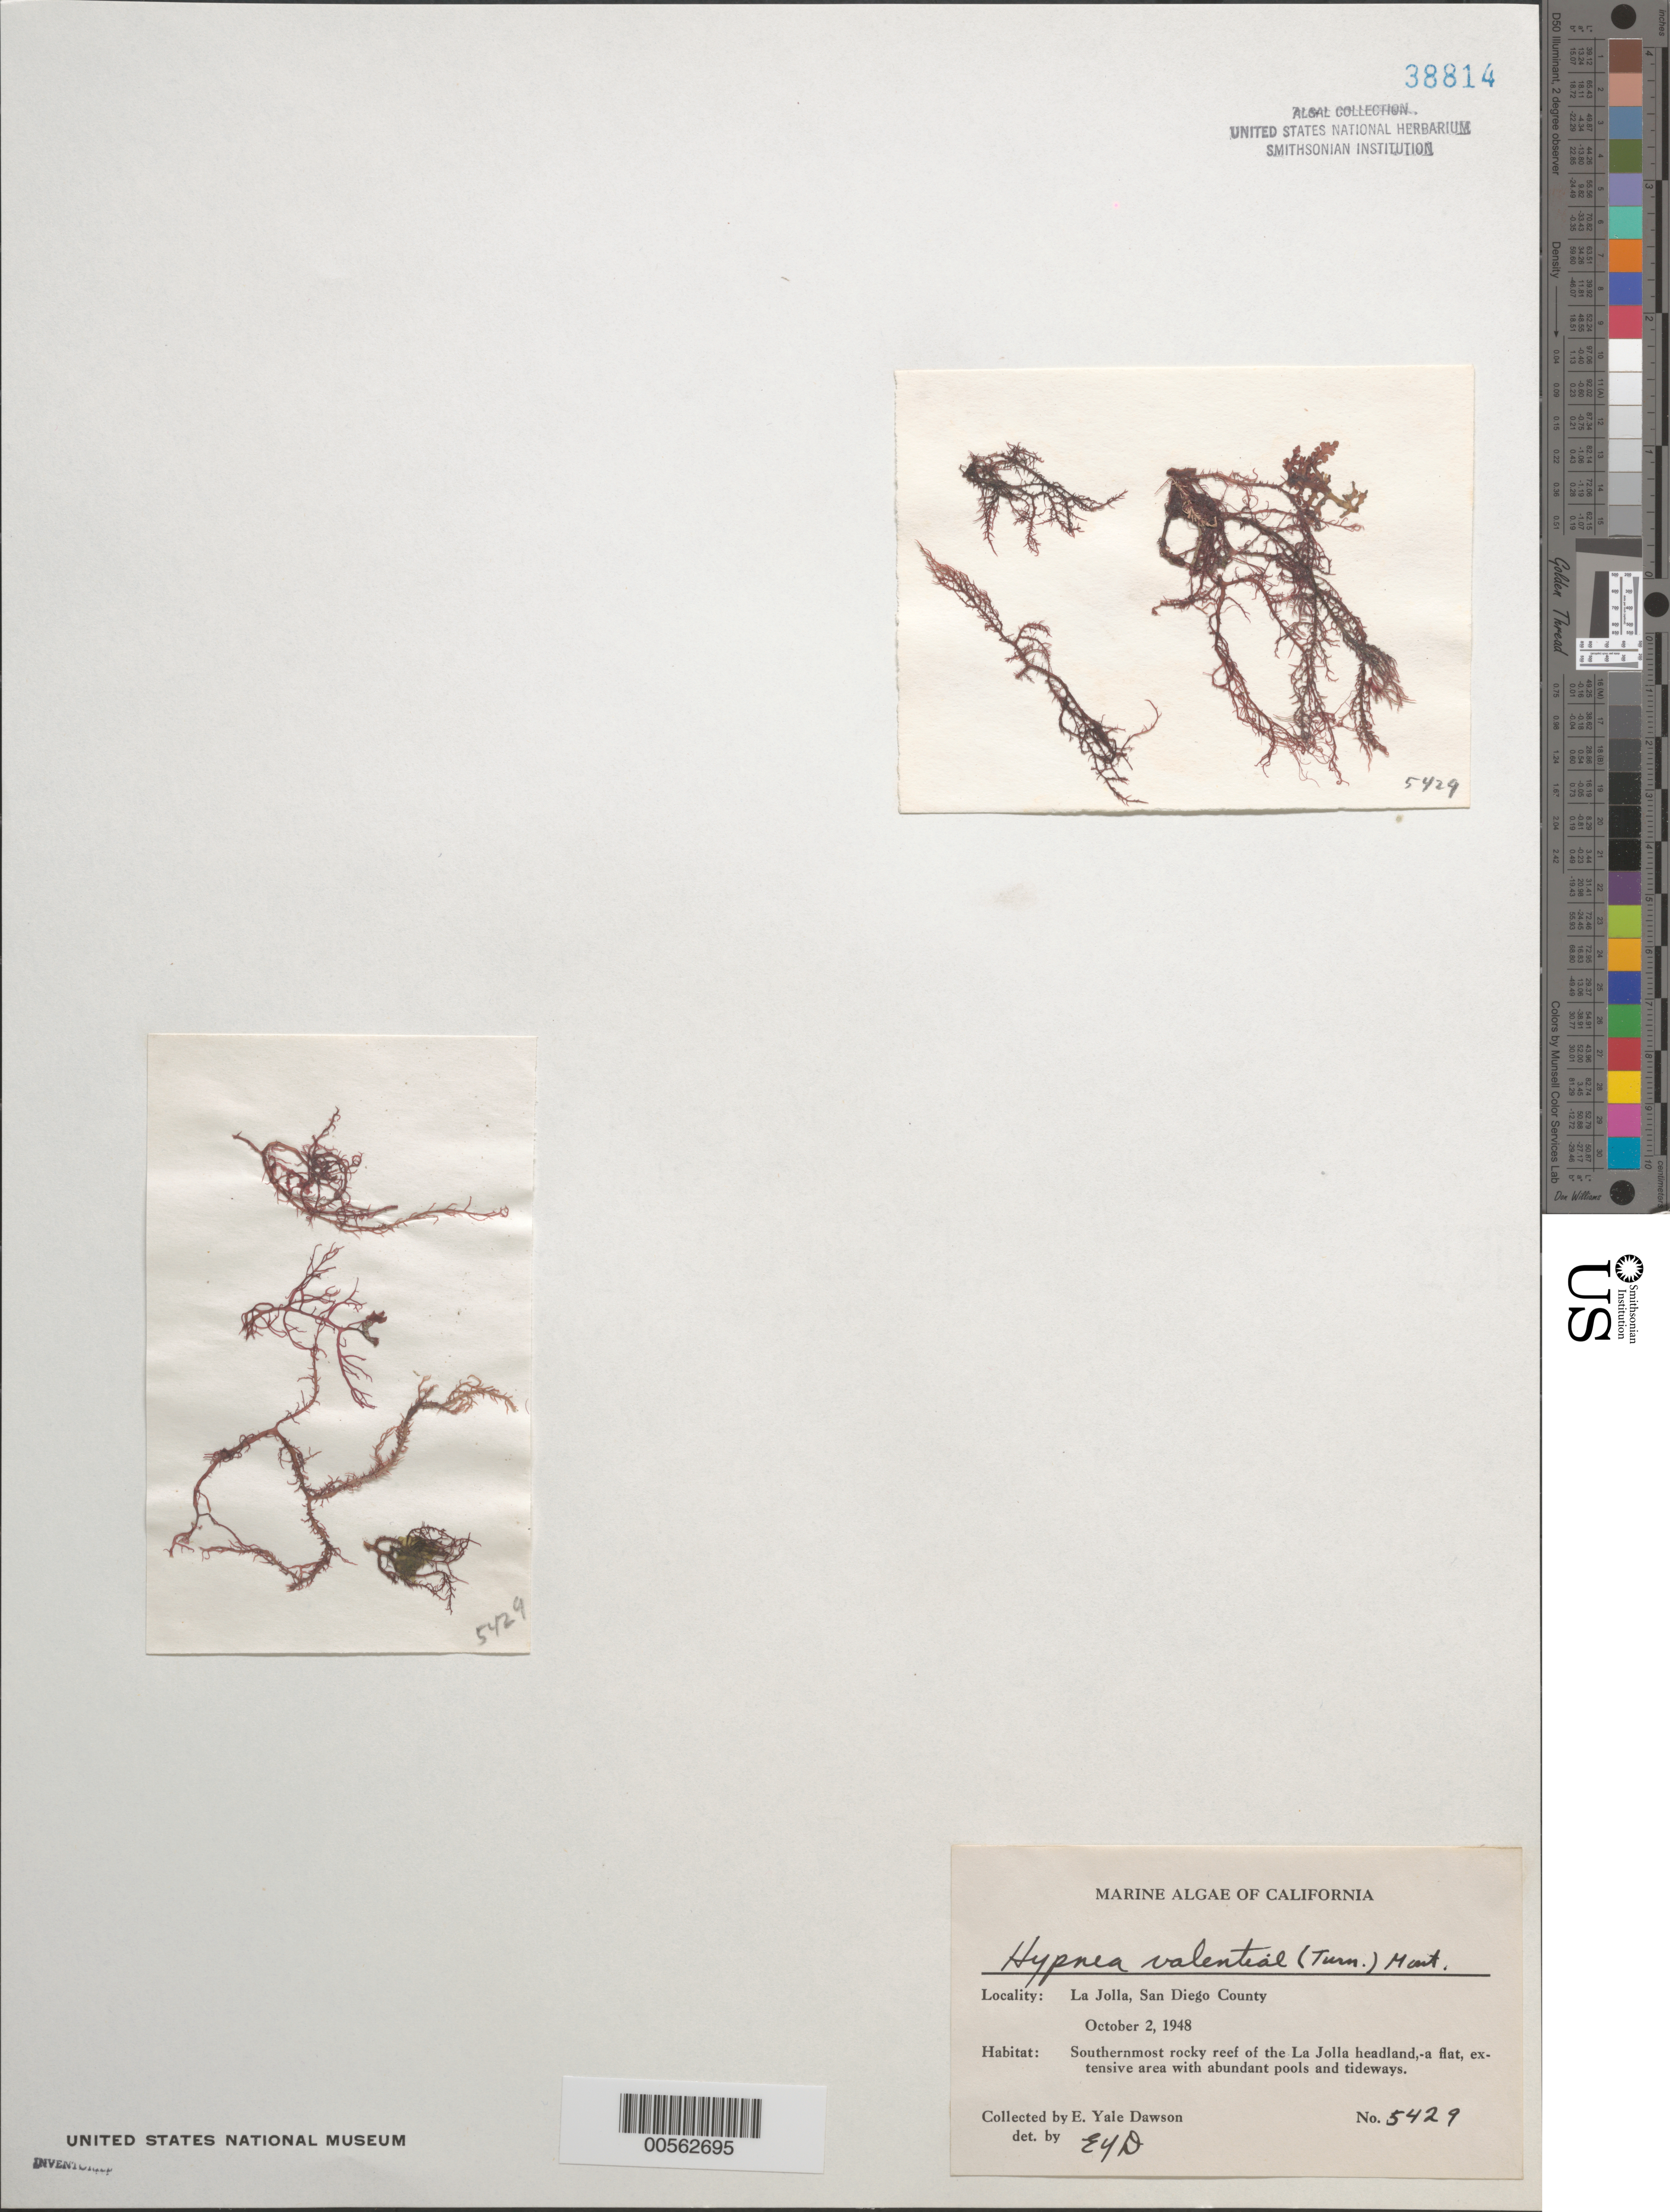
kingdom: Plantae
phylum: Rhodophyta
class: Florideophyceae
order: Gigartinales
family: Cystocloniaceae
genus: Hypnea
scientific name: Hypnea valentiae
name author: (Turner) Mont.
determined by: Dawson, E. Y.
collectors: E. Y. Dawson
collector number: EYD 5429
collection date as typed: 02 Oct 1948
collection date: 1948-10-02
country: United States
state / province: California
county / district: San Diego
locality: La Jolla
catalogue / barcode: US 38814